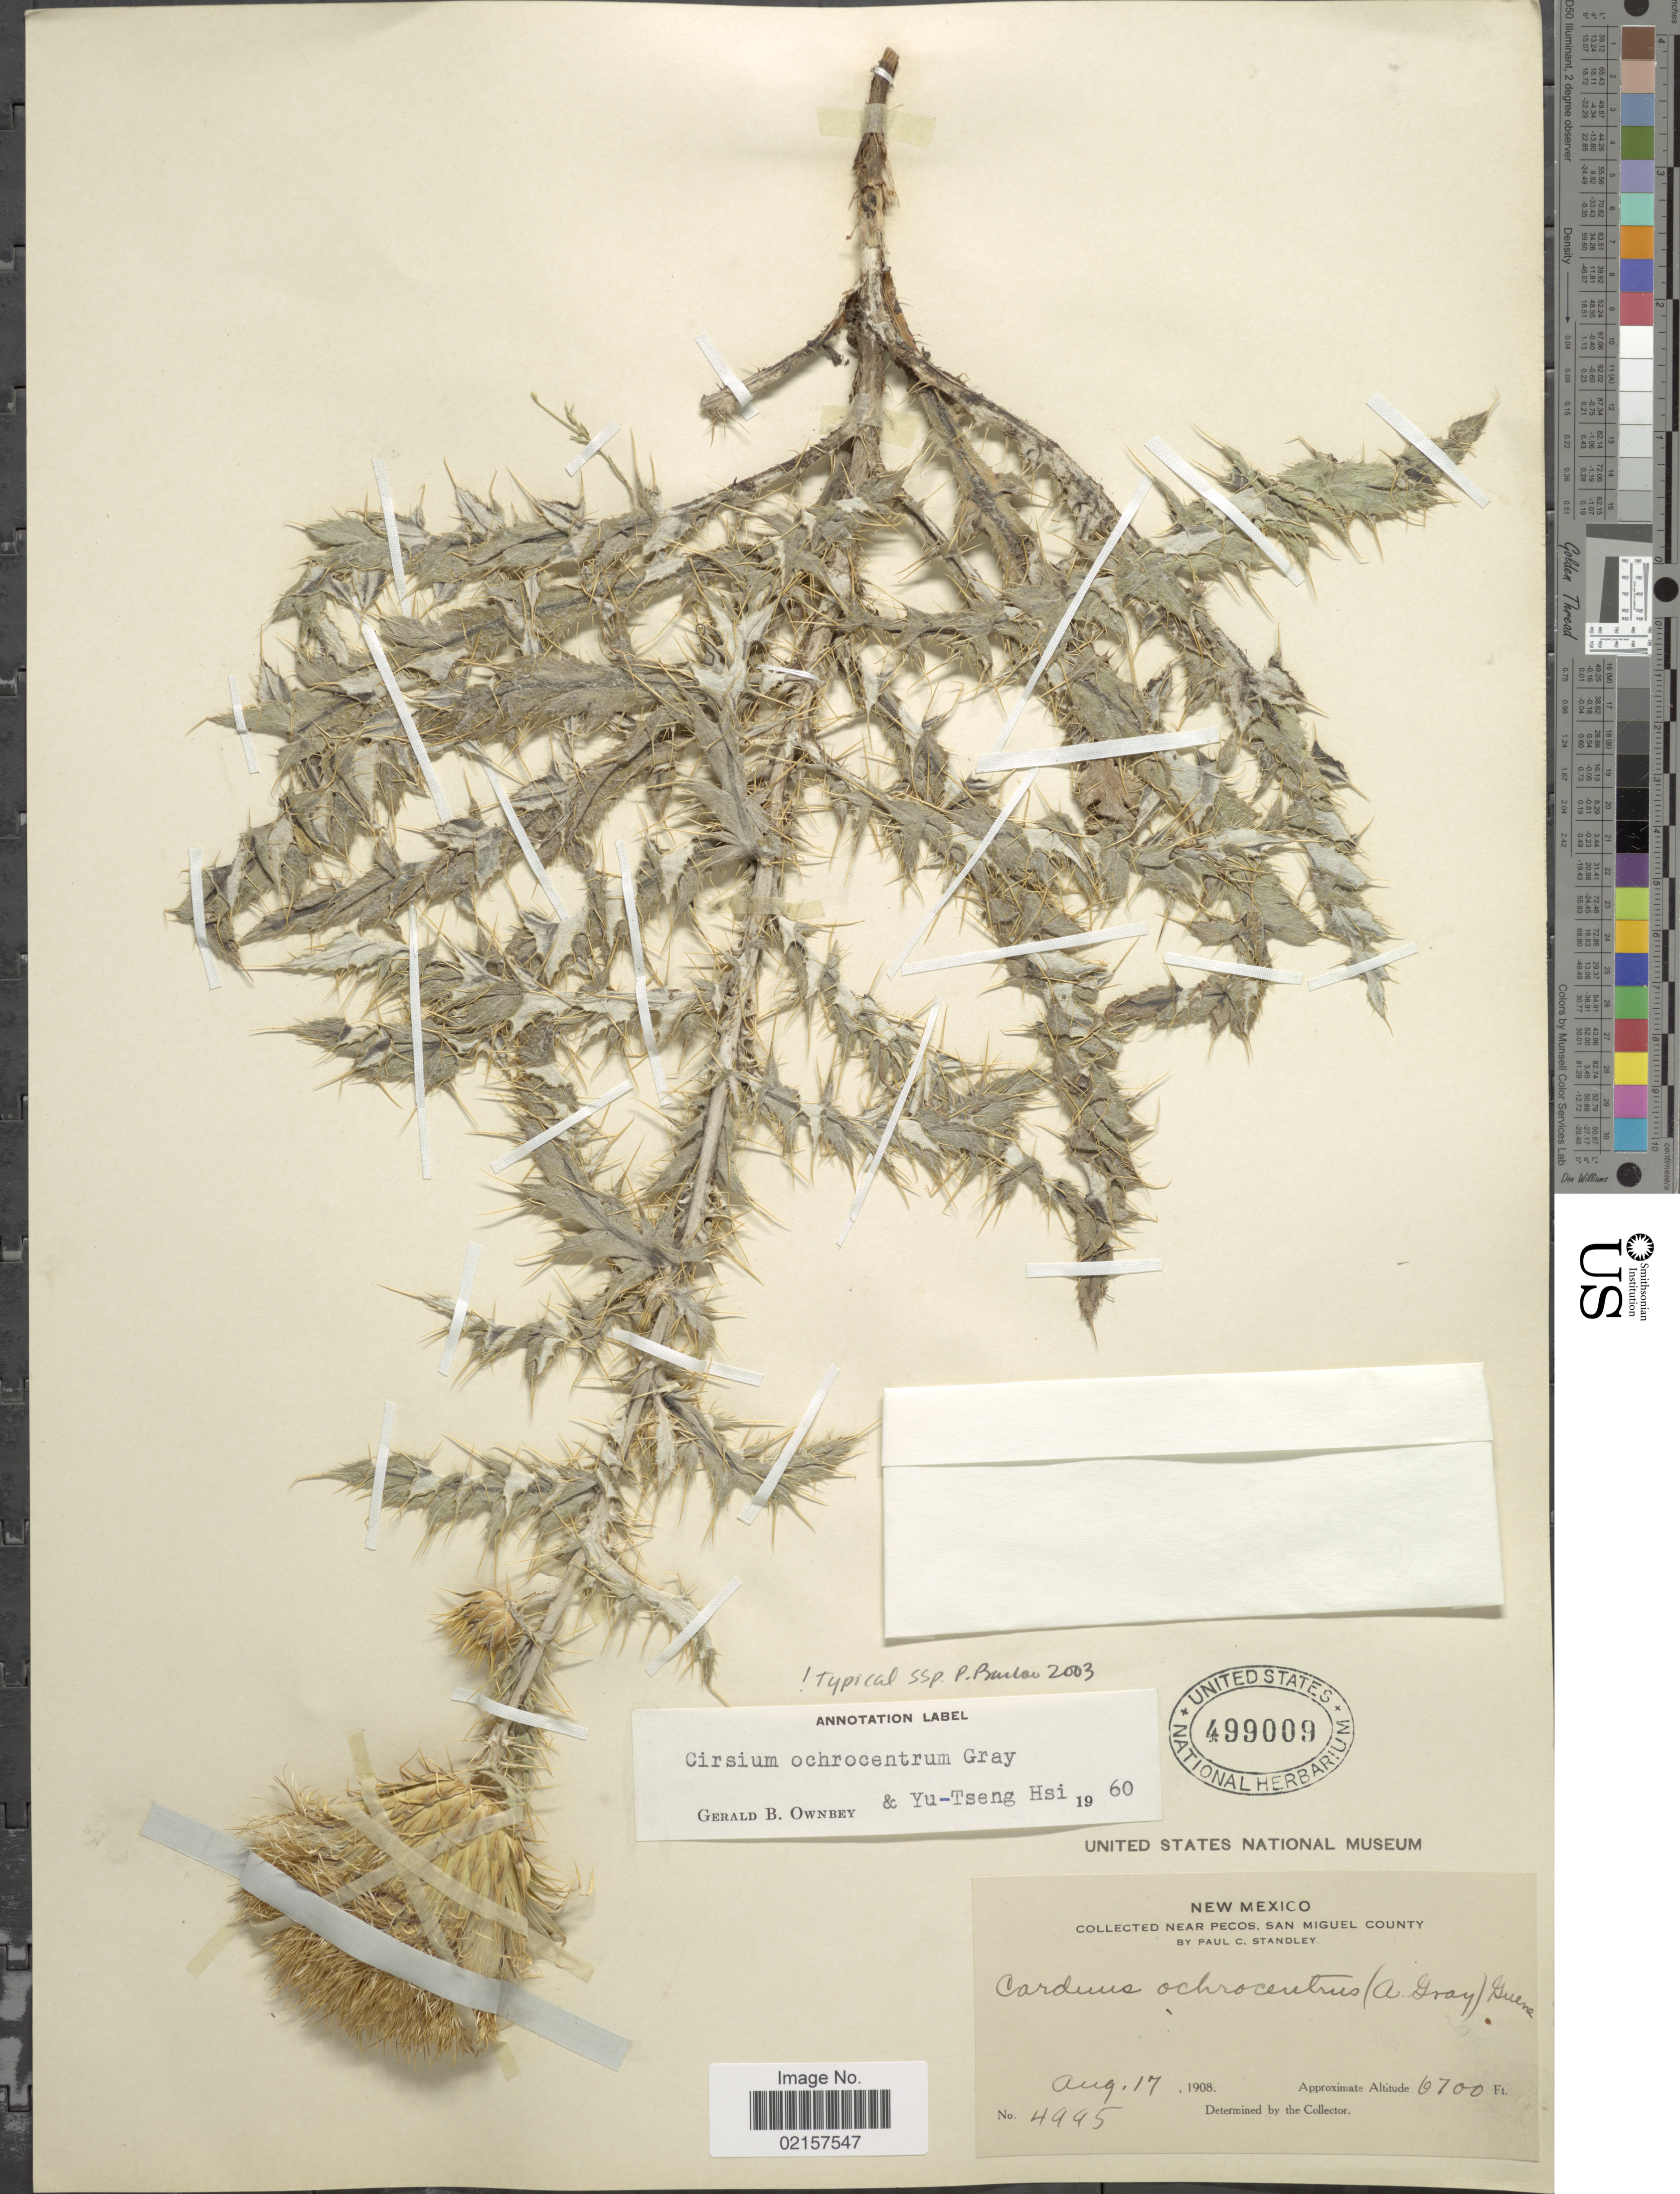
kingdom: Plantae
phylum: Tracheophyta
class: Magnoliopsida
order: Asterales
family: Asteraceae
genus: Cirsium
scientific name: Cirsium ochrocentrum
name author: A. Gray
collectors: P. C. Standley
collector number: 4995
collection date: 1908-08-17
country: United States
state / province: New Mexico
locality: Near Pecos, San Miquel County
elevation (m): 2042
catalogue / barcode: US 499009